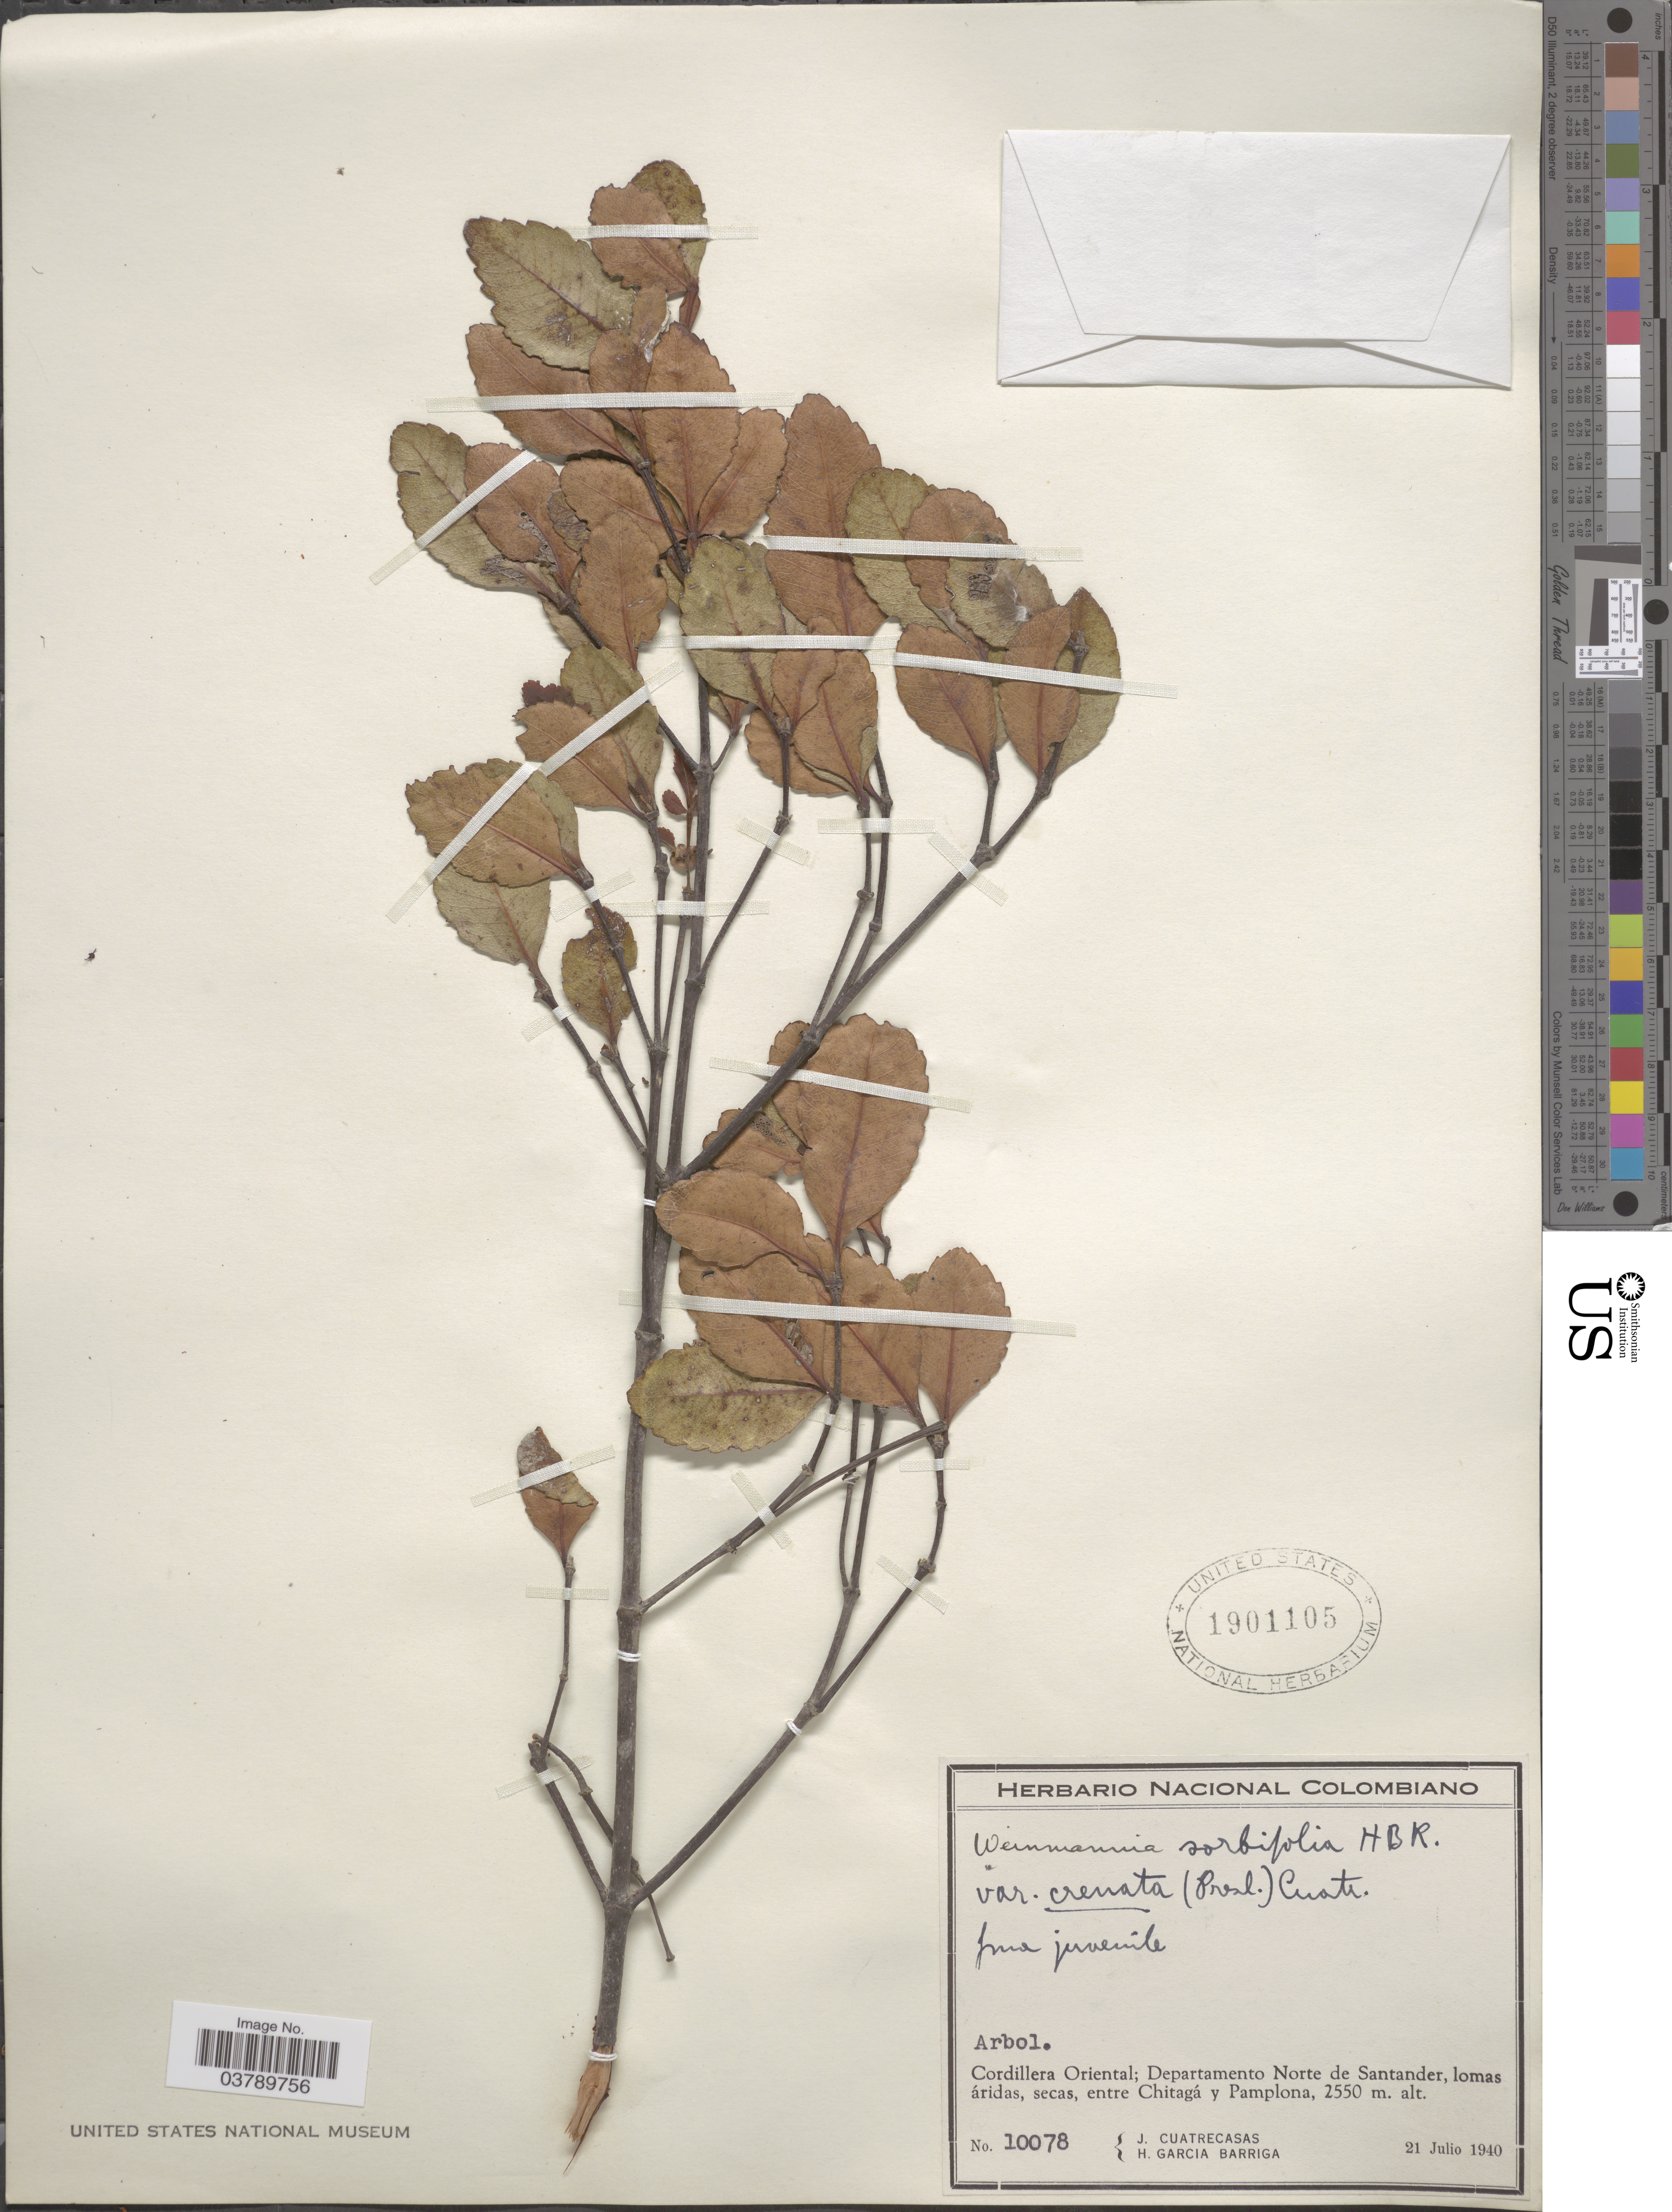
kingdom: Plantae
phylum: Tracheophyta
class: Magnoliopsida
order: Oxalidales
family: Cunoniaceae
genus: Weinmannia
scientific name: Weinmannia sorbifolia var. crenata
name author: Kunth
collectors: J. Cuatrecasas & H. García Barriga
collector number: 10078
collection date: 1940-07-21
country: Colombia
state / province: Norte de Santander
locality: Cordillera Oriental; Departamento Norte de Santander, lomas áridas, secas, entre Chitagá y Pamplona.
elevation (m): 2550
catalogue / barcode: US 1901105